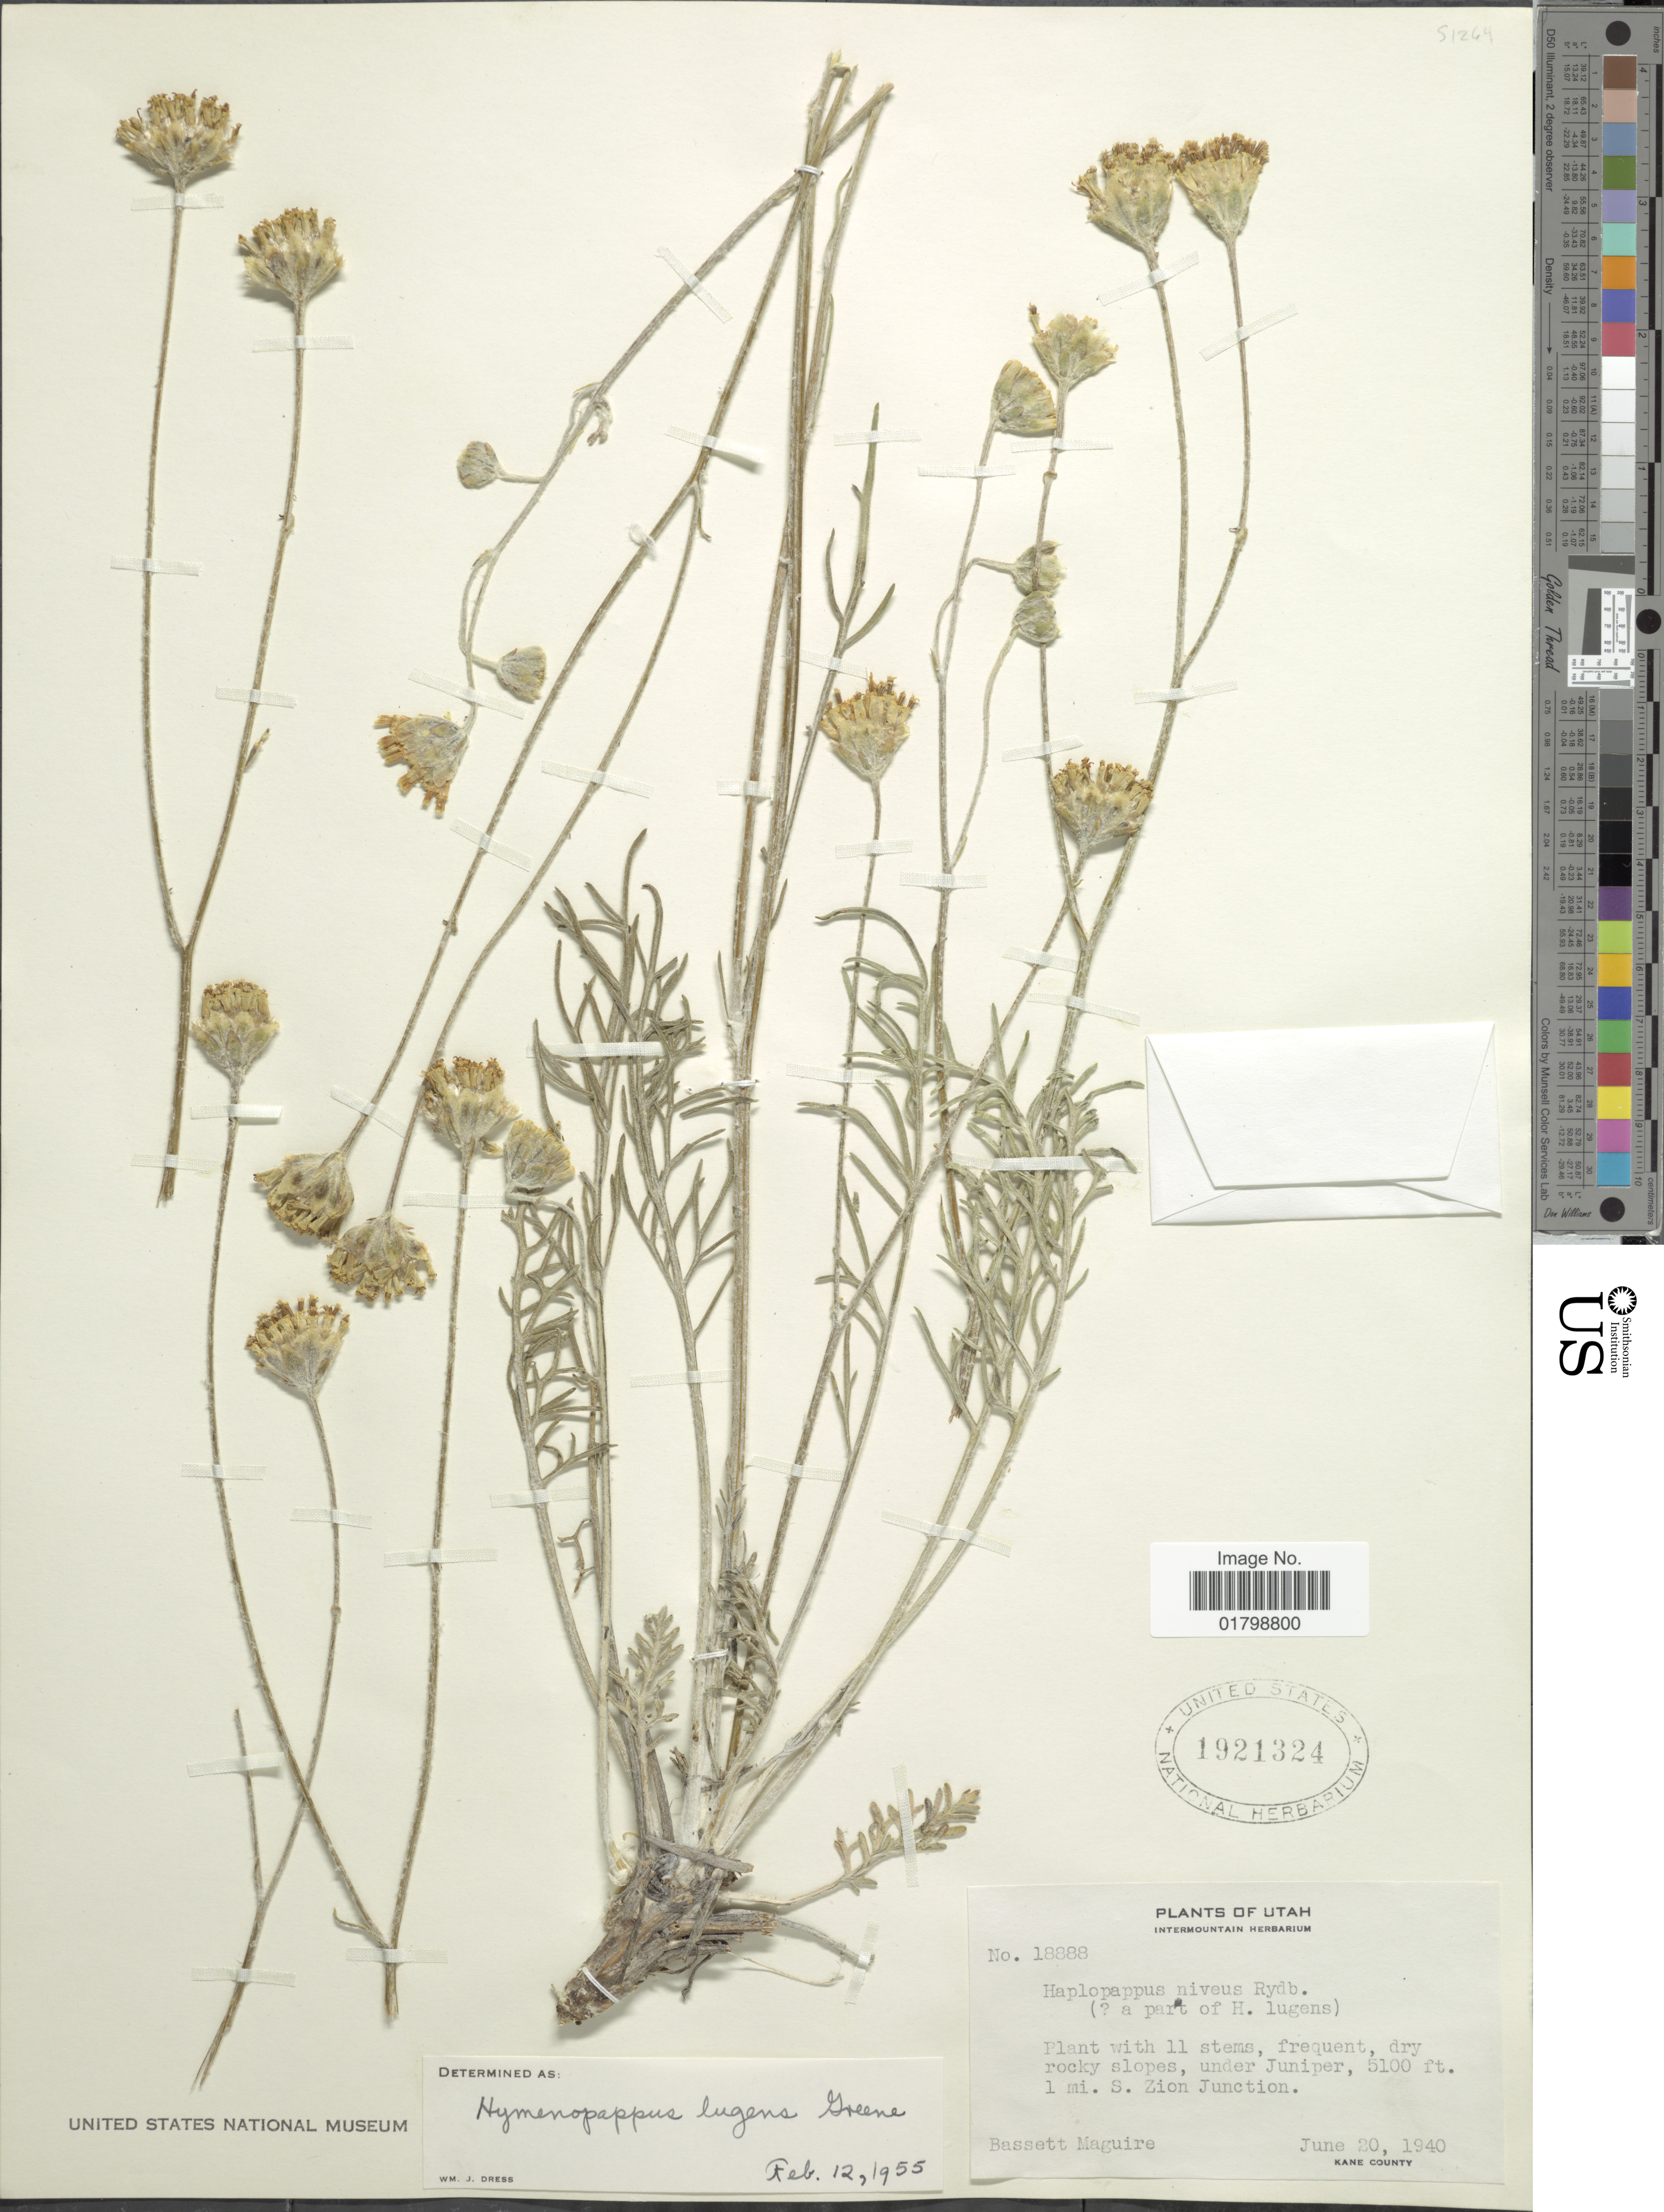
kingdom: Plantae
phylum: Tracheophyta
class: Magnoliopsida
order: Asterales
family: Asteraceae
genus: Hymenopappus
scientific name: Hymenopappus filifolius var. lugens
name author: (Greene) Jeps.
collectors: B. Maguire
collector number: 18888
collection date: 1940-06-20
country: United States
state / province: Utah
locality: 1 mi. S. Zion Junction, Kane County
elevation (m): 1554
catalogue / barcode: US 1921324